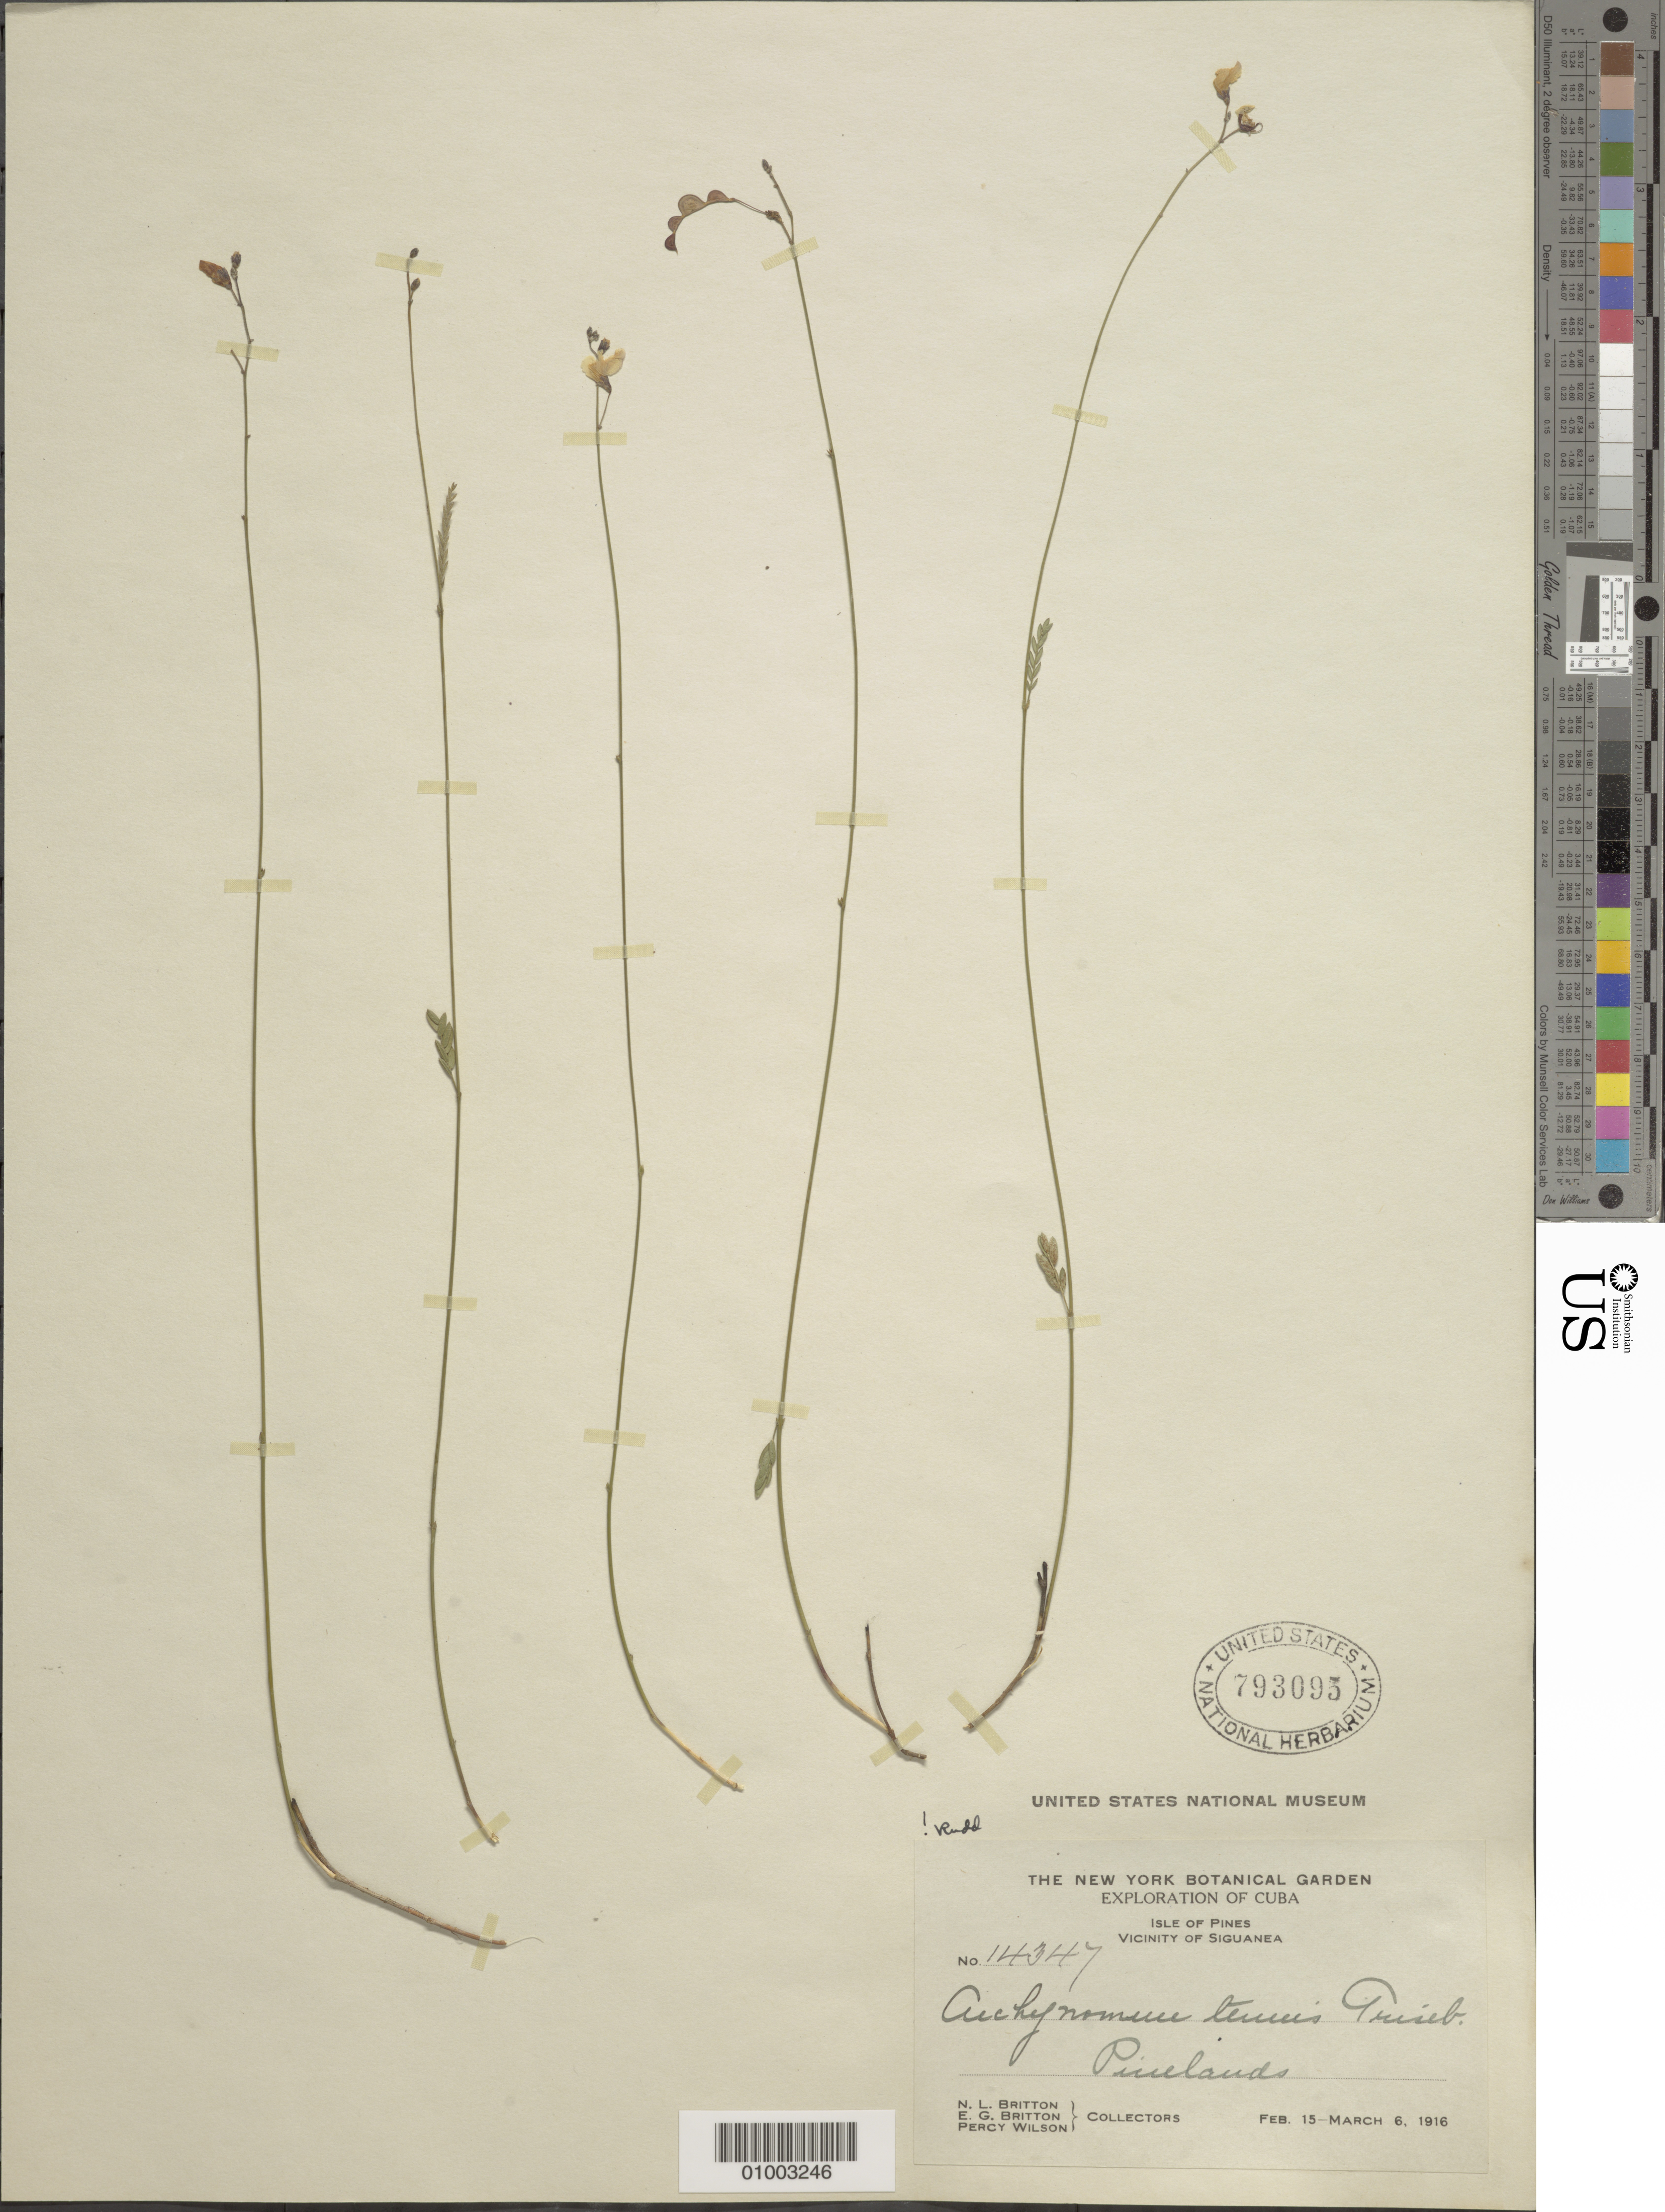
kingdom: Plantae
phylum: Tracheophyta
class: Magnoliopsida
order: Fabales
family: Fabaceae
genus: Aeschynomene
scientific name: Aeschynomene tenuis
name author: Griseb.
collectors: E. G. Britton, N. Britton & P. Wilson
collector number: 14347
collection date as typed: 15 Feb 1916 to 06 Mar 1916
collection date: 1916-02-15/1916-03-06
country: Cuba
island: Isla de la Juventud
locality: Pinelands, Isle of Pines, vicinity of Siguanea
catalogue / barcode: US 793095